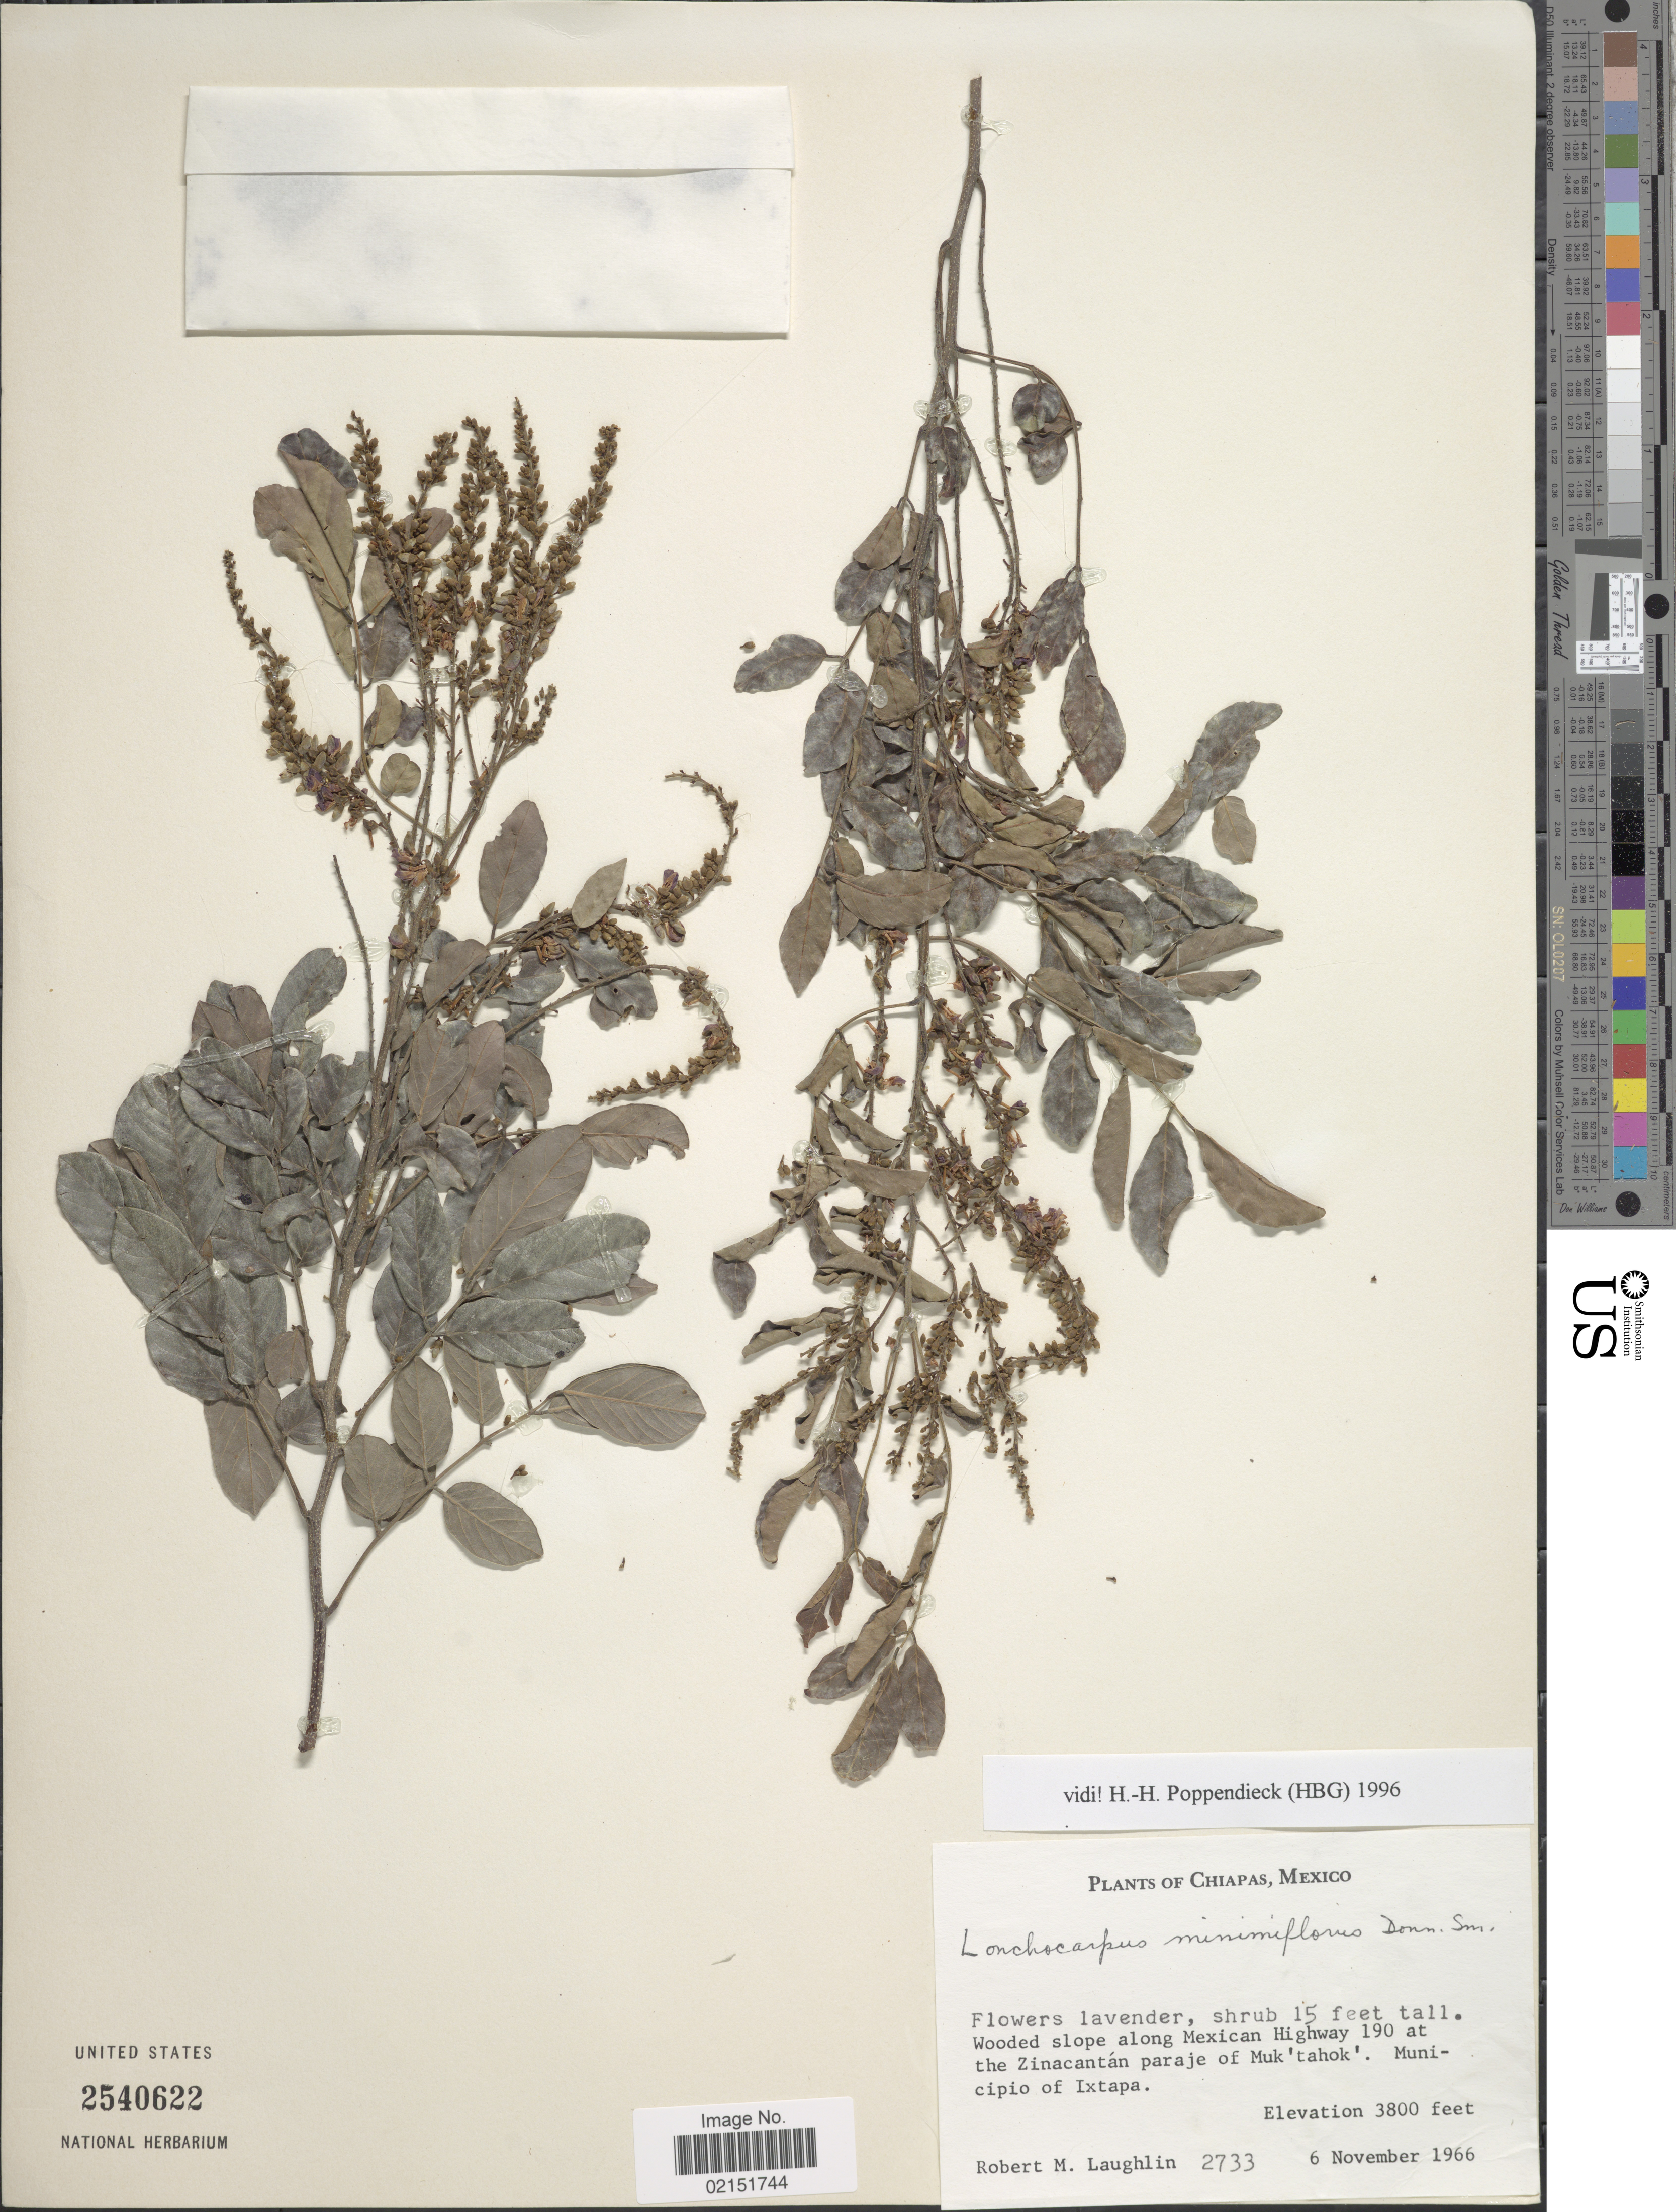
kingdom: Plantae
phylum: Tracheophyta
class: Magnoliopsida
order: Fabales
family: Fabaceae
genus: Lonchocarpus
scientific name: Lonchocarpus minimiflorus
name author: Donn. Sm.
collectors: R. M. Laughlin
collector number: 2733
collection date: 1966-11-06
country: Mexico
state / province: Chiapas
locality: Wooded slope along Mexican Highway 190 at the Zinacantan paraje of Muk'tahok', Municipio of Ixtapa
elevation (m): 1158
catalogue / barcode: US 2540622